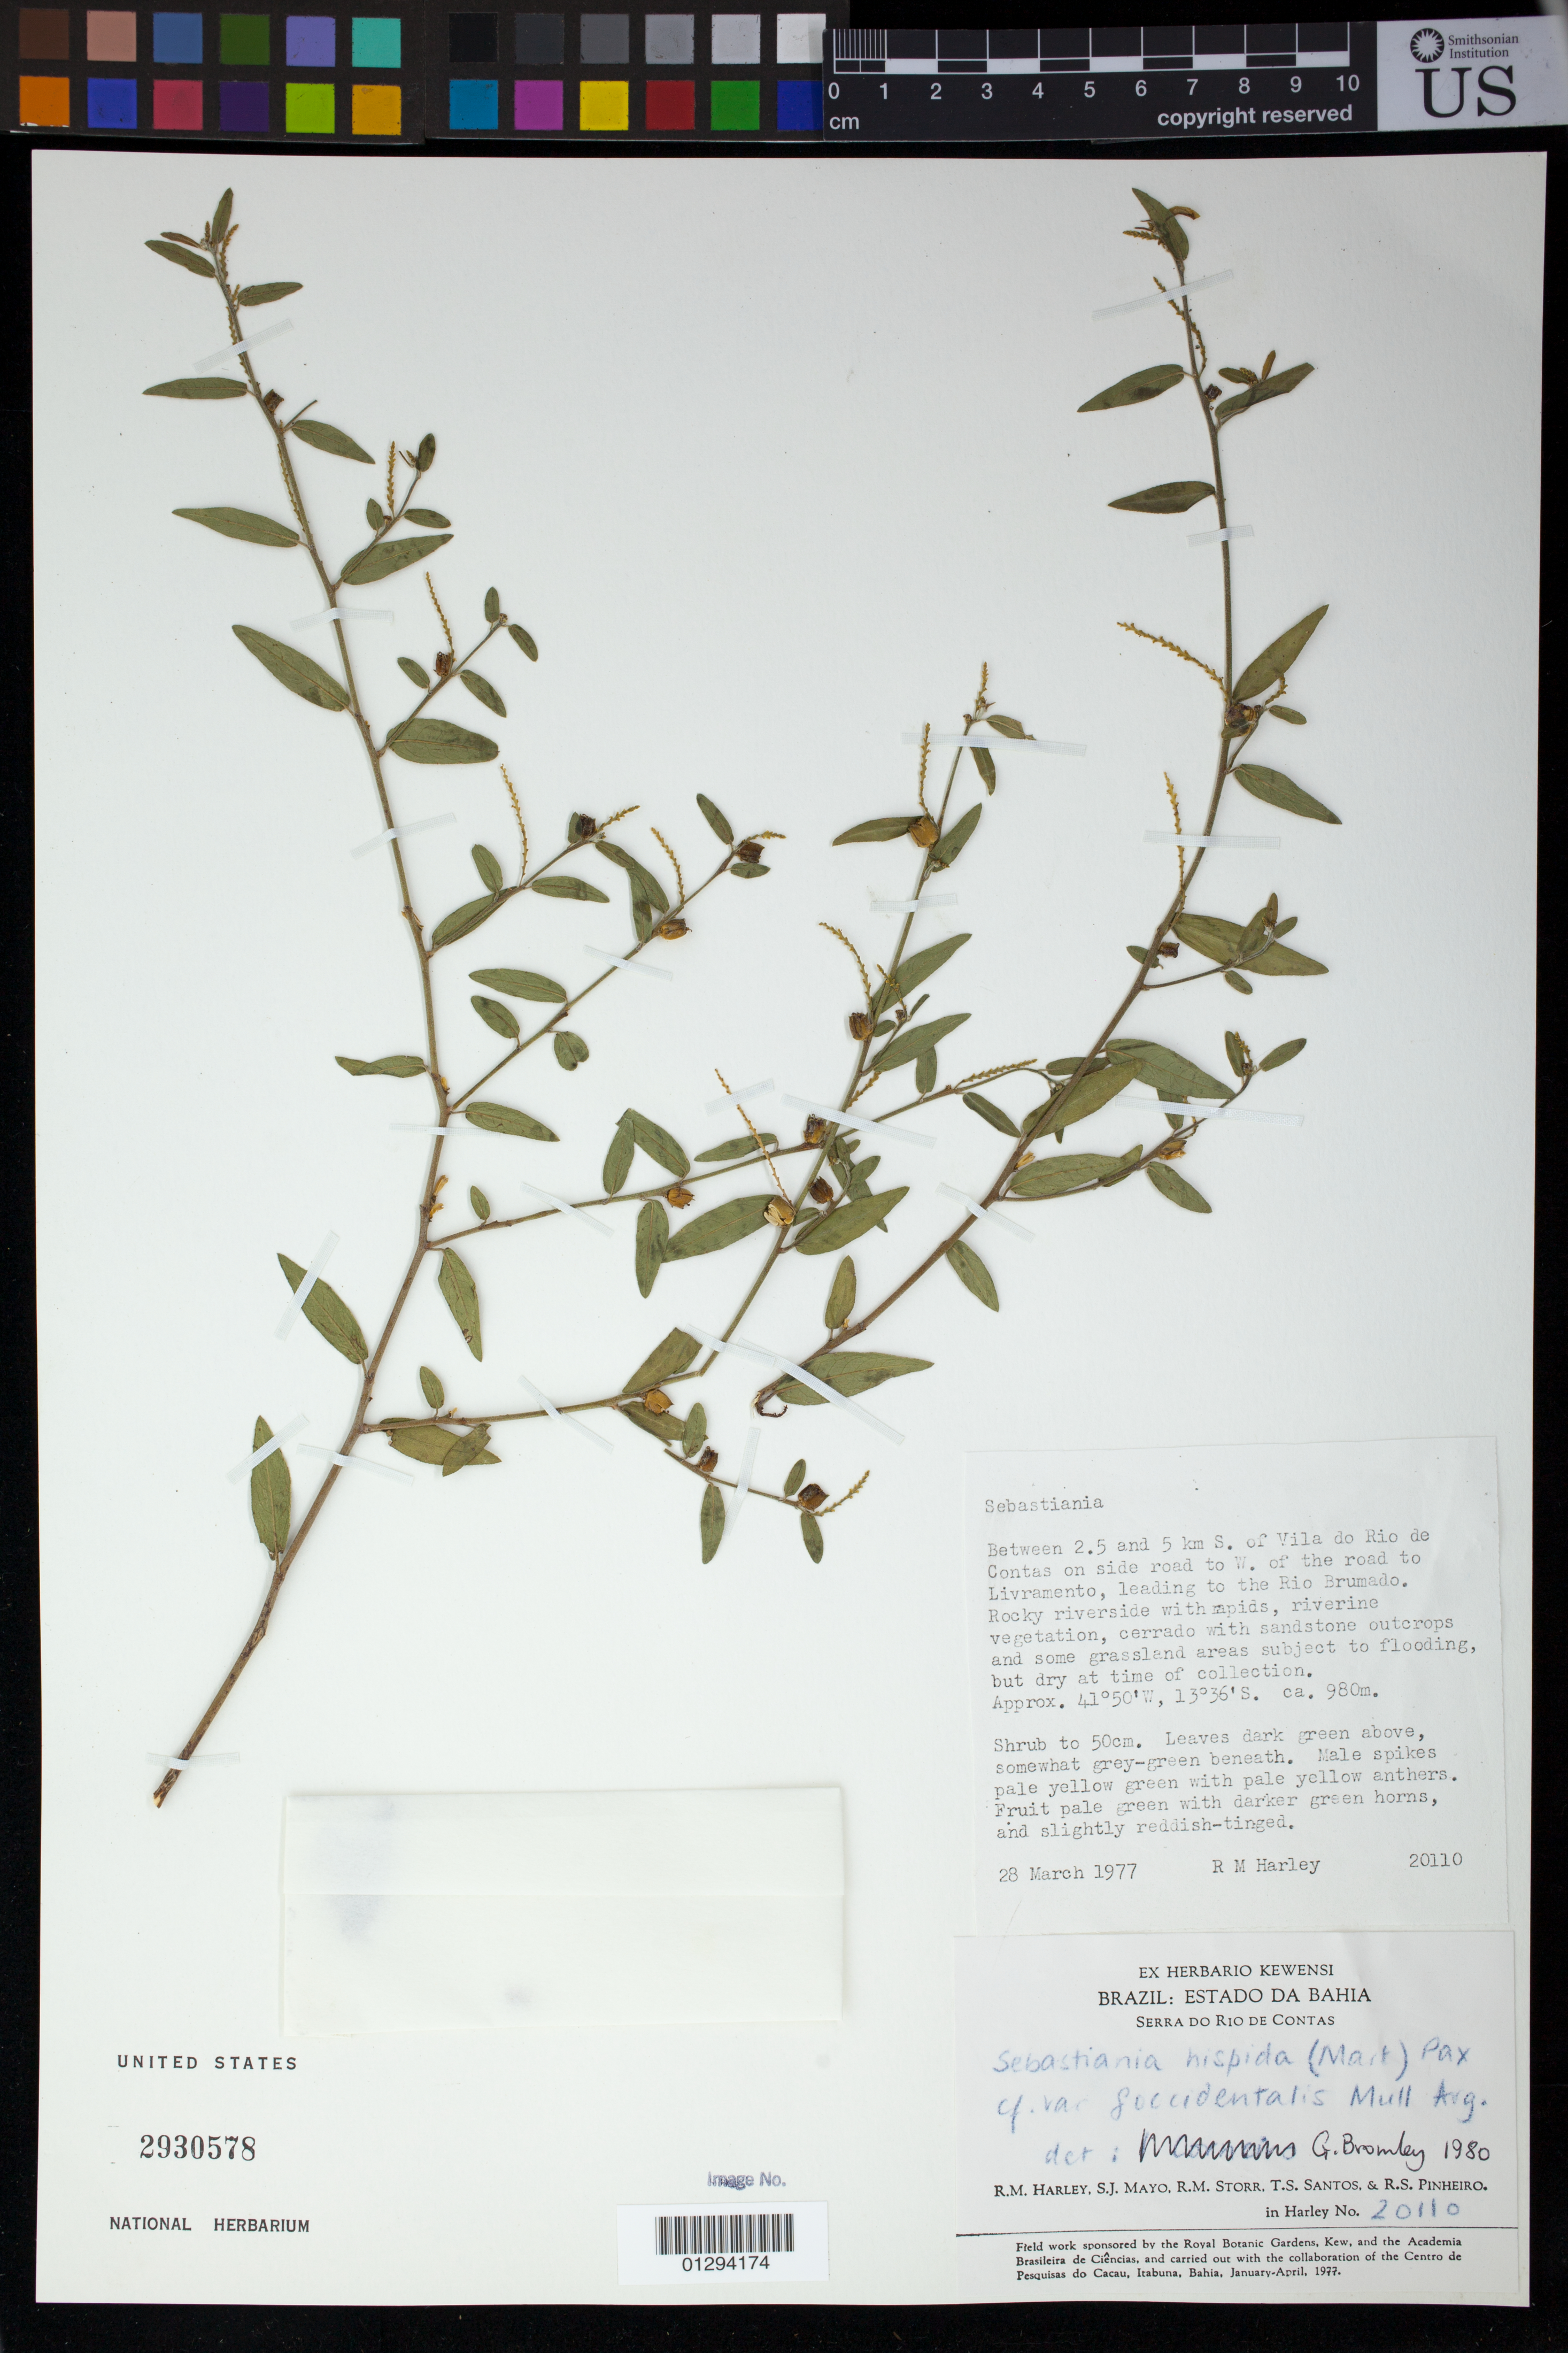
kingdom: Plantae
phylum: Tracheophyta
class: Magnoliopsida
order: Malpighiales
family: Euphorbiaceae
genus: Sebastiania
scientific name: Sebastiania hispida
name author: (Mart.) Pax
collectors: R. M. Harley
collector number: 20110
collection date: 1977-03-28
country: Brazil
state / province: Bahia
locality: Between 2.5 and 5 km S. of Vila do Rio de Contas on side road to W. of the road to Livramento, leading to the Rio Brumado.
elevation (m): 980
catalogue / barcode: US 2930578